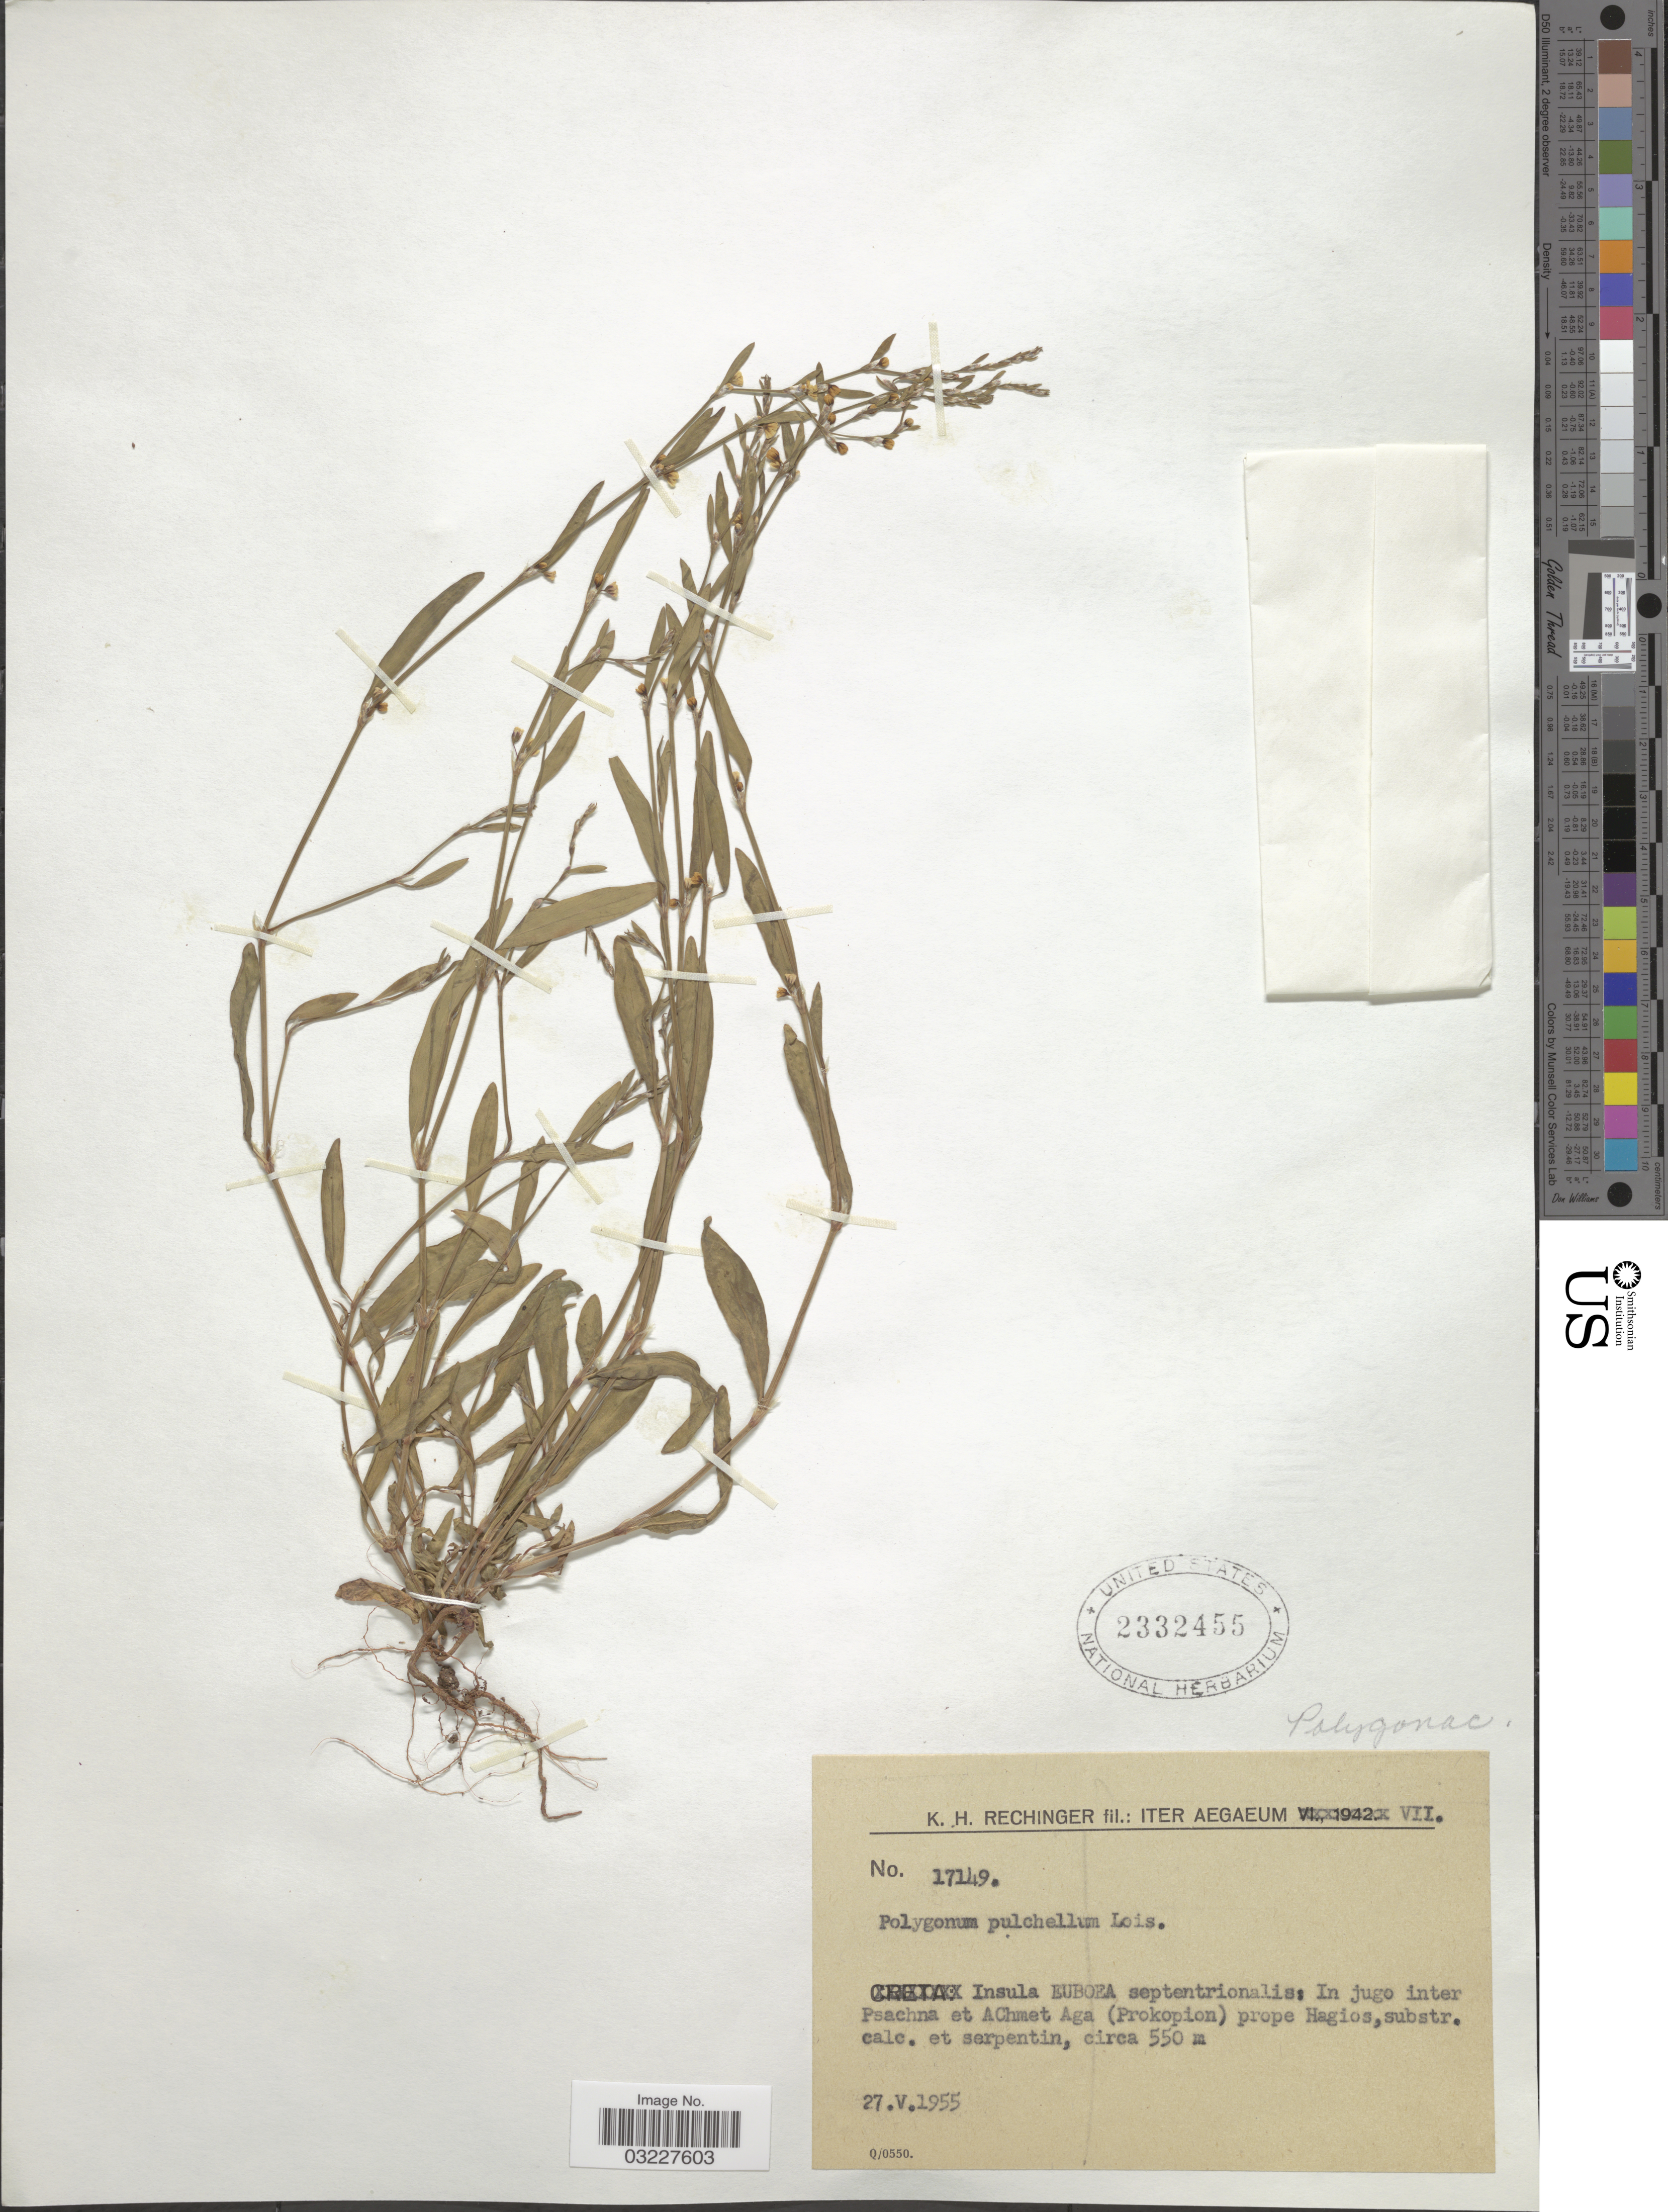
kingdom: Plantae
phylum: Tracheophyta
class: Magnoliopsida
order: Caryophyllales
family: Polygonaceae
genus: Polygonum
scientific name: Polygonum pulchellum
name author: Loisel.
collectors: K. H. Rechinger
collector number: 17149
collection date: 1955-05-27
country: Greece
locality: Iter Aegaeum, Insula Euboea septentrionalis: In jugo inter Psachna et AChmet Aga (Prokopion) prope Hagios, substr. calc. et serpentin.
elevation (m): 550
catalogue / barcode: US 2332455